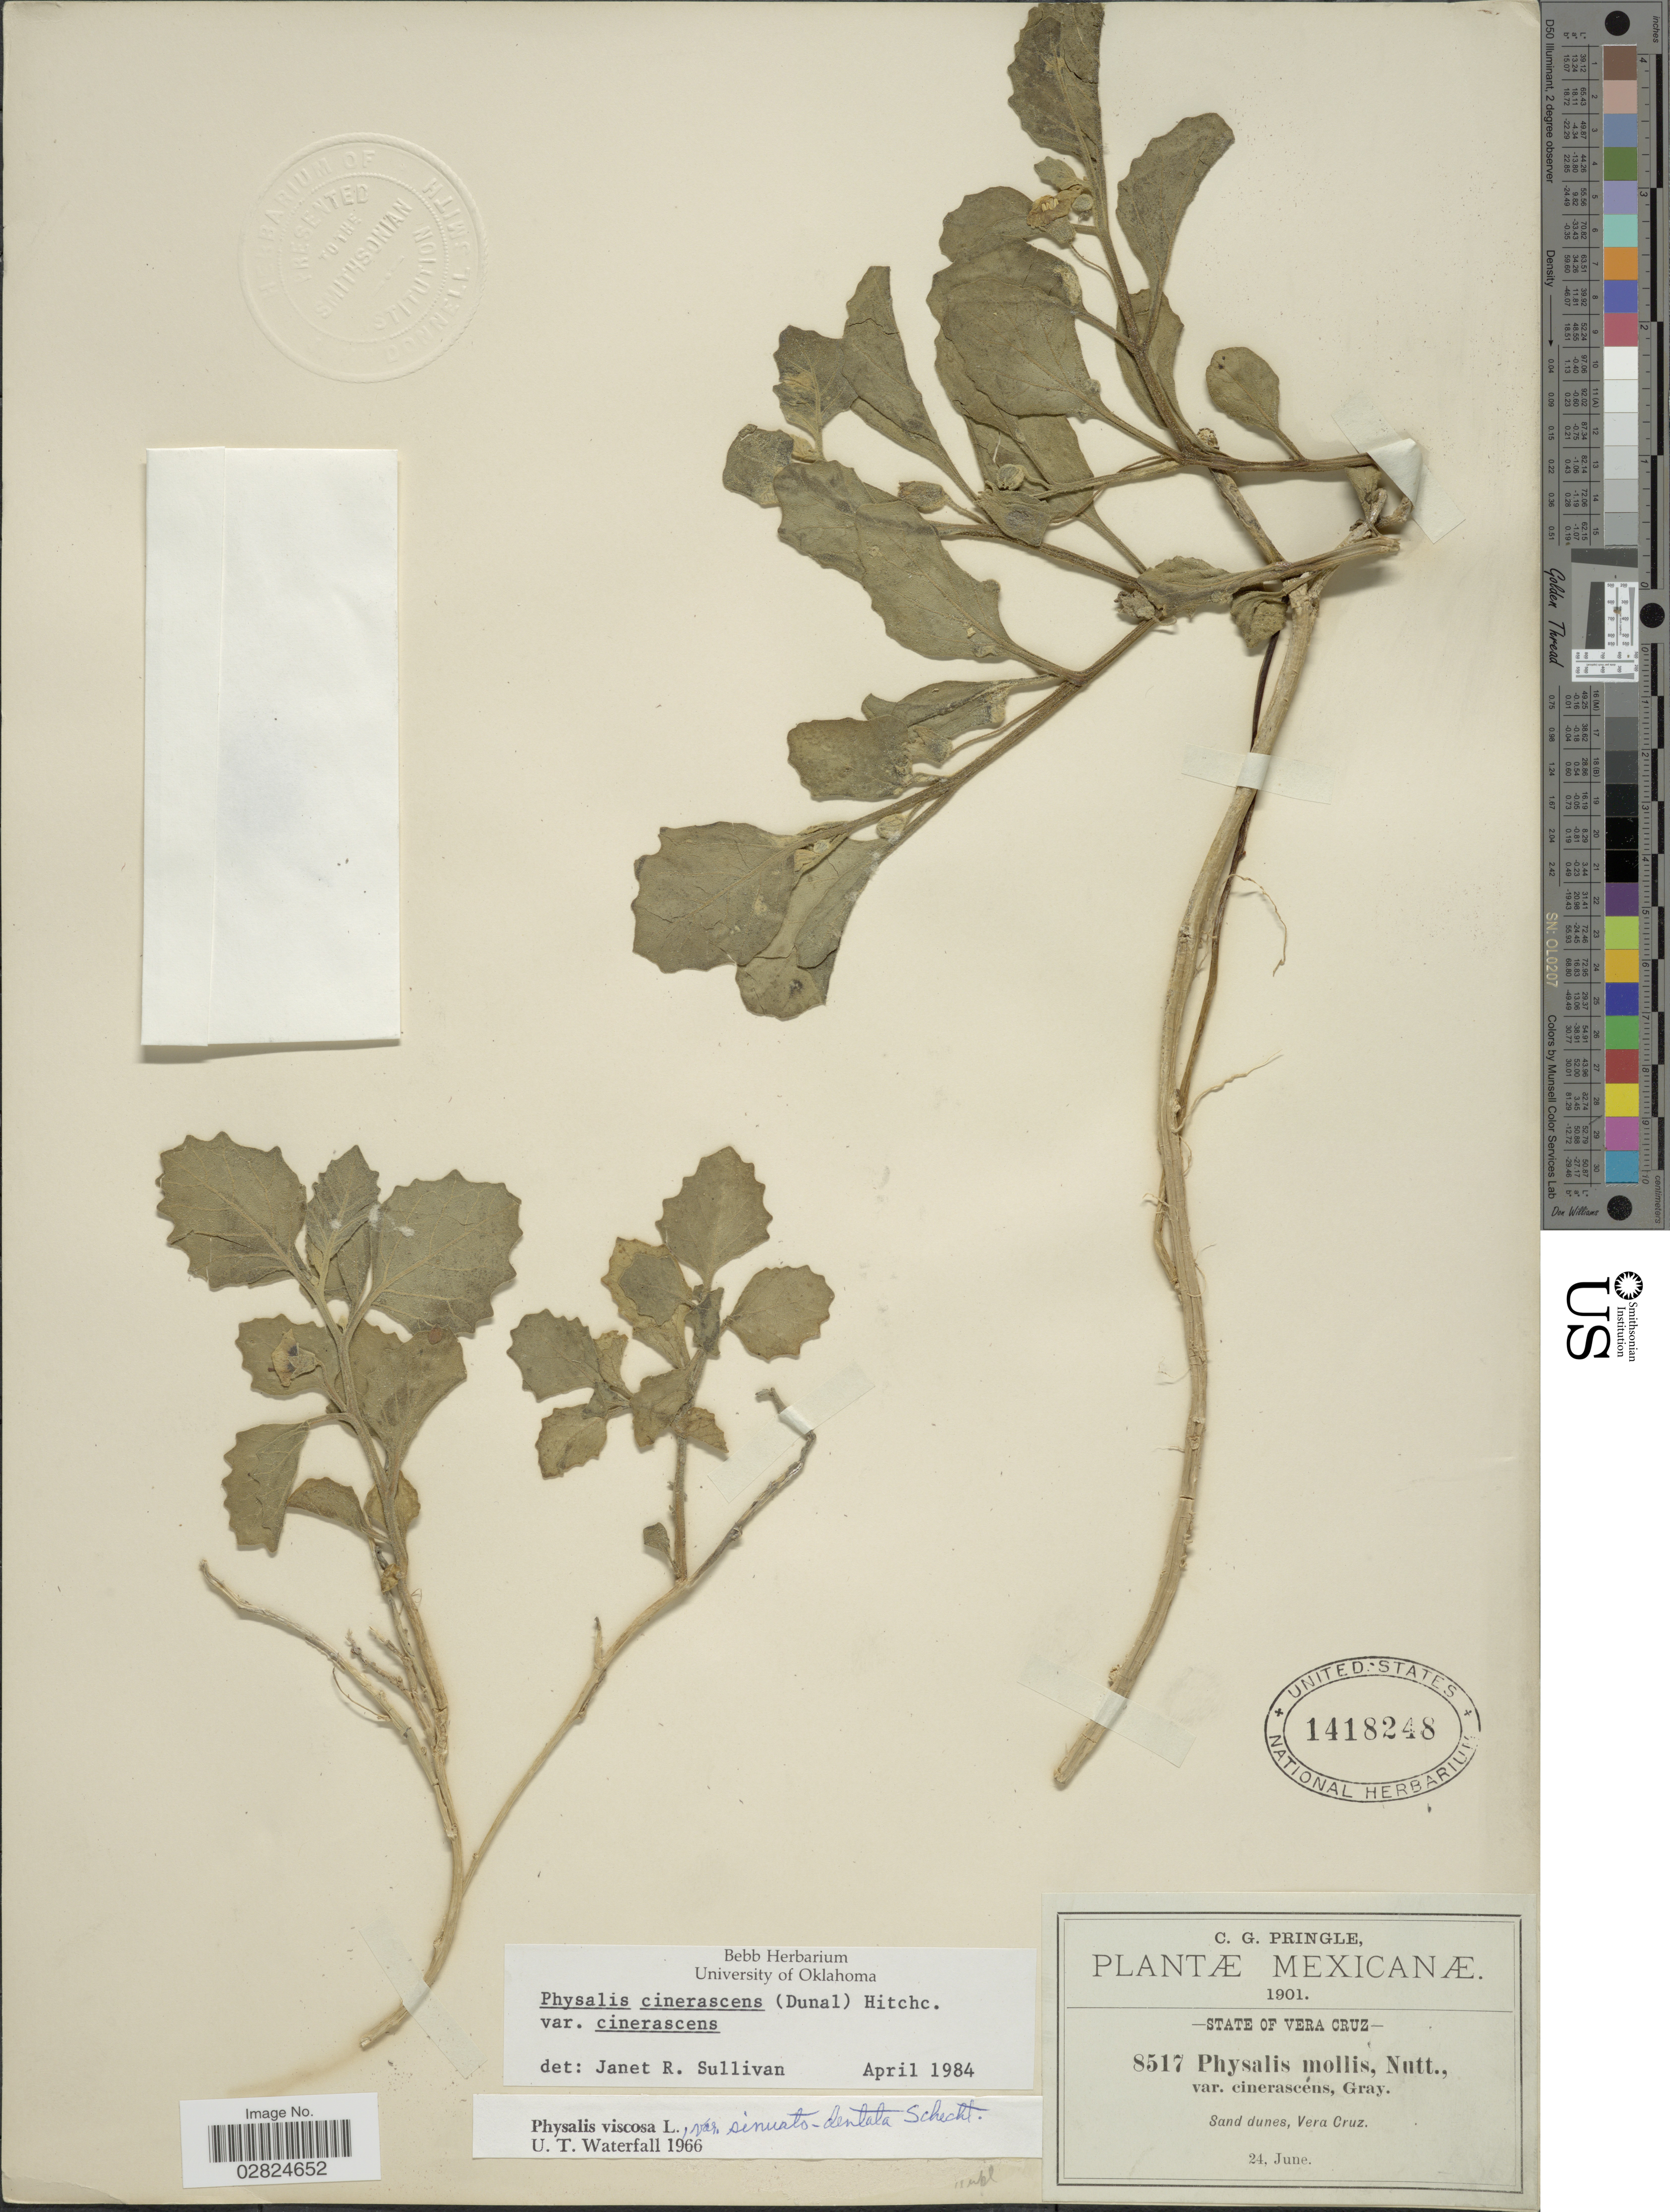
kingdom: Plantae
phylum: Tracheophyta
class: Magnoliopsida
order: Solanales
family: Solanaceae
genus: Physalis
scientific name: Physalis cinerascens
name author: (Dunal) Hitchc.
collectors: C. G. Pringle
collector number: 8517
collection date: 1901-06-24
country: Mexico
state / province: Veracruz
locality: Vera Cruz.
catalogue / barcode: US 1418248